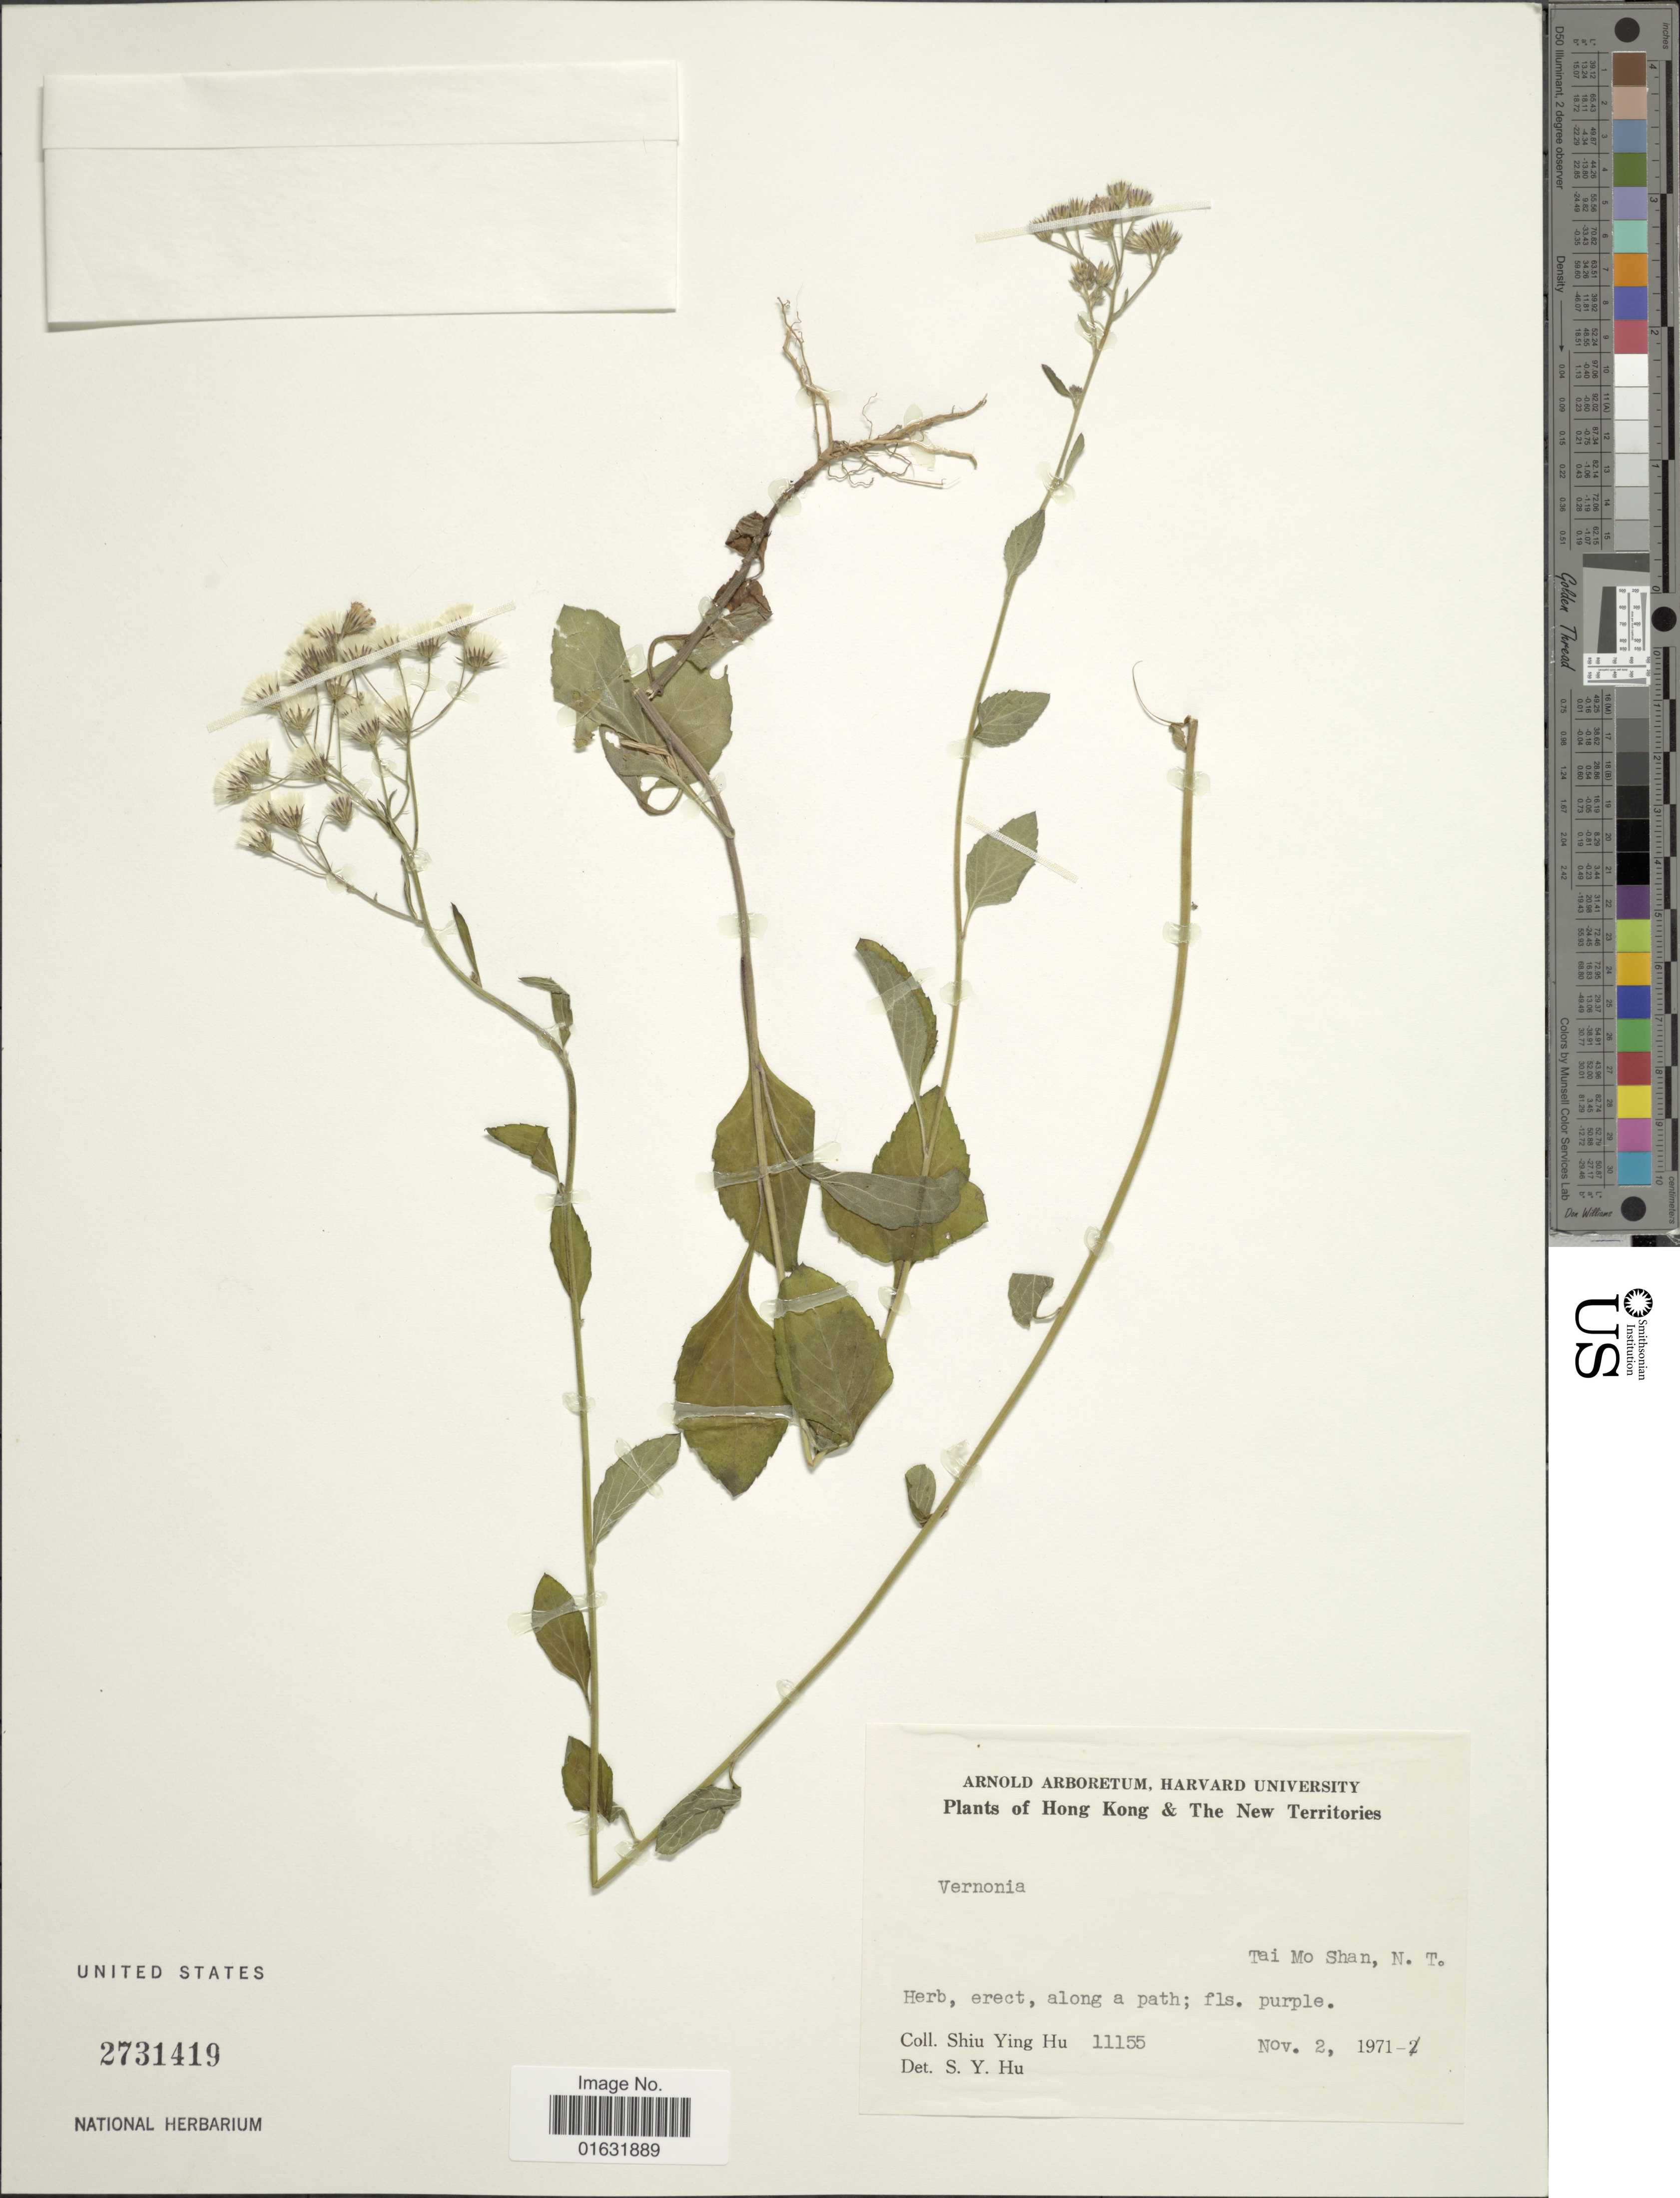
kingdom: Plantae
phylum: Tracheophyta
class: Magnoliopsida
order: Asterales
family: Asteraceae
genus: Cyanthillium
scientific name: Cyanthillium conyzoides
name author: (DC. in Wight) H. Rob.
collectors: S. Y. Hu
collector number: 11155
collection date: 1971-11-02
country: China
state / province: Hong Kong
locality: The New Territories, Tai Mo Shan, N.T.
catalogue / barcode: US 2731419